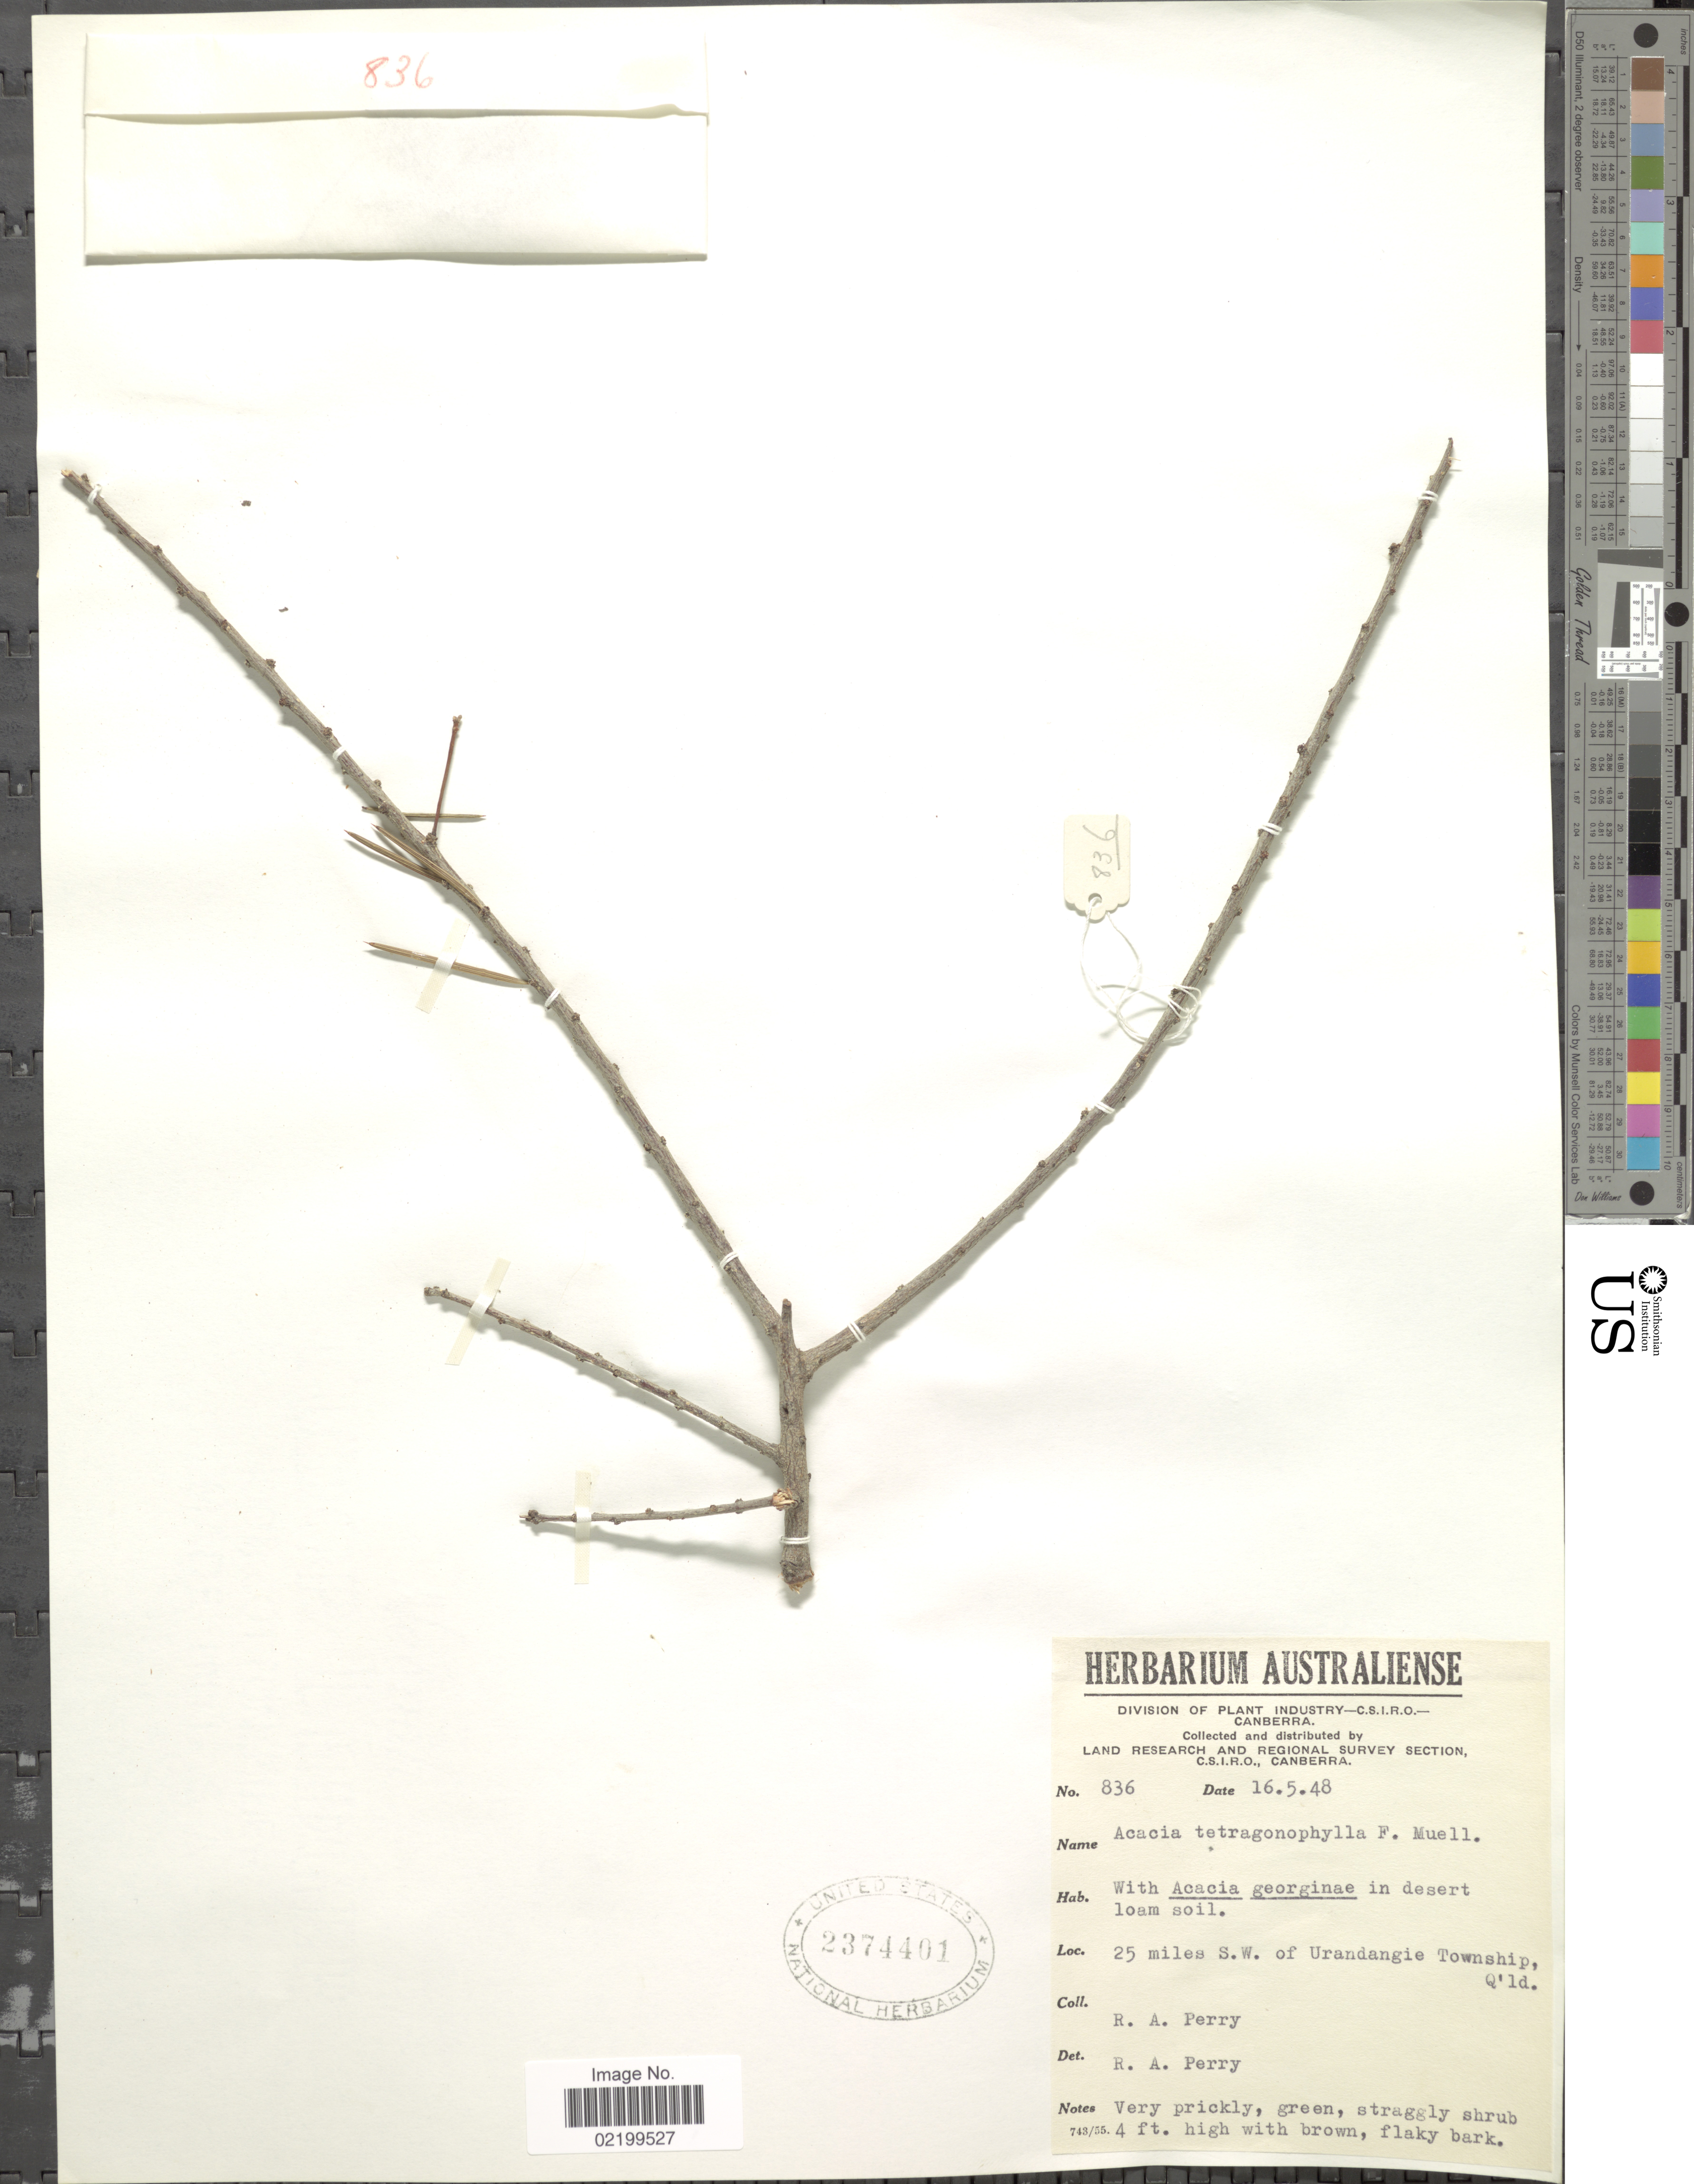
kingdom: Plantae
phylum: Tracheophyta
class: Magnoliopsida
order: Fabales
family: Fabaceae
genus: Acacia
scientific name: Acacia tetragonophylla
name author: F. Muell.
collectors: Perry, R. A.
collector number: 836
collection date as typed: Transcribed d/m/y: 16/5/48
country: Australia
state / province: Queensland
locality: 25 miles S.W. of Urandangie Township, Q'ld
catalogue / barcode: US 2374401